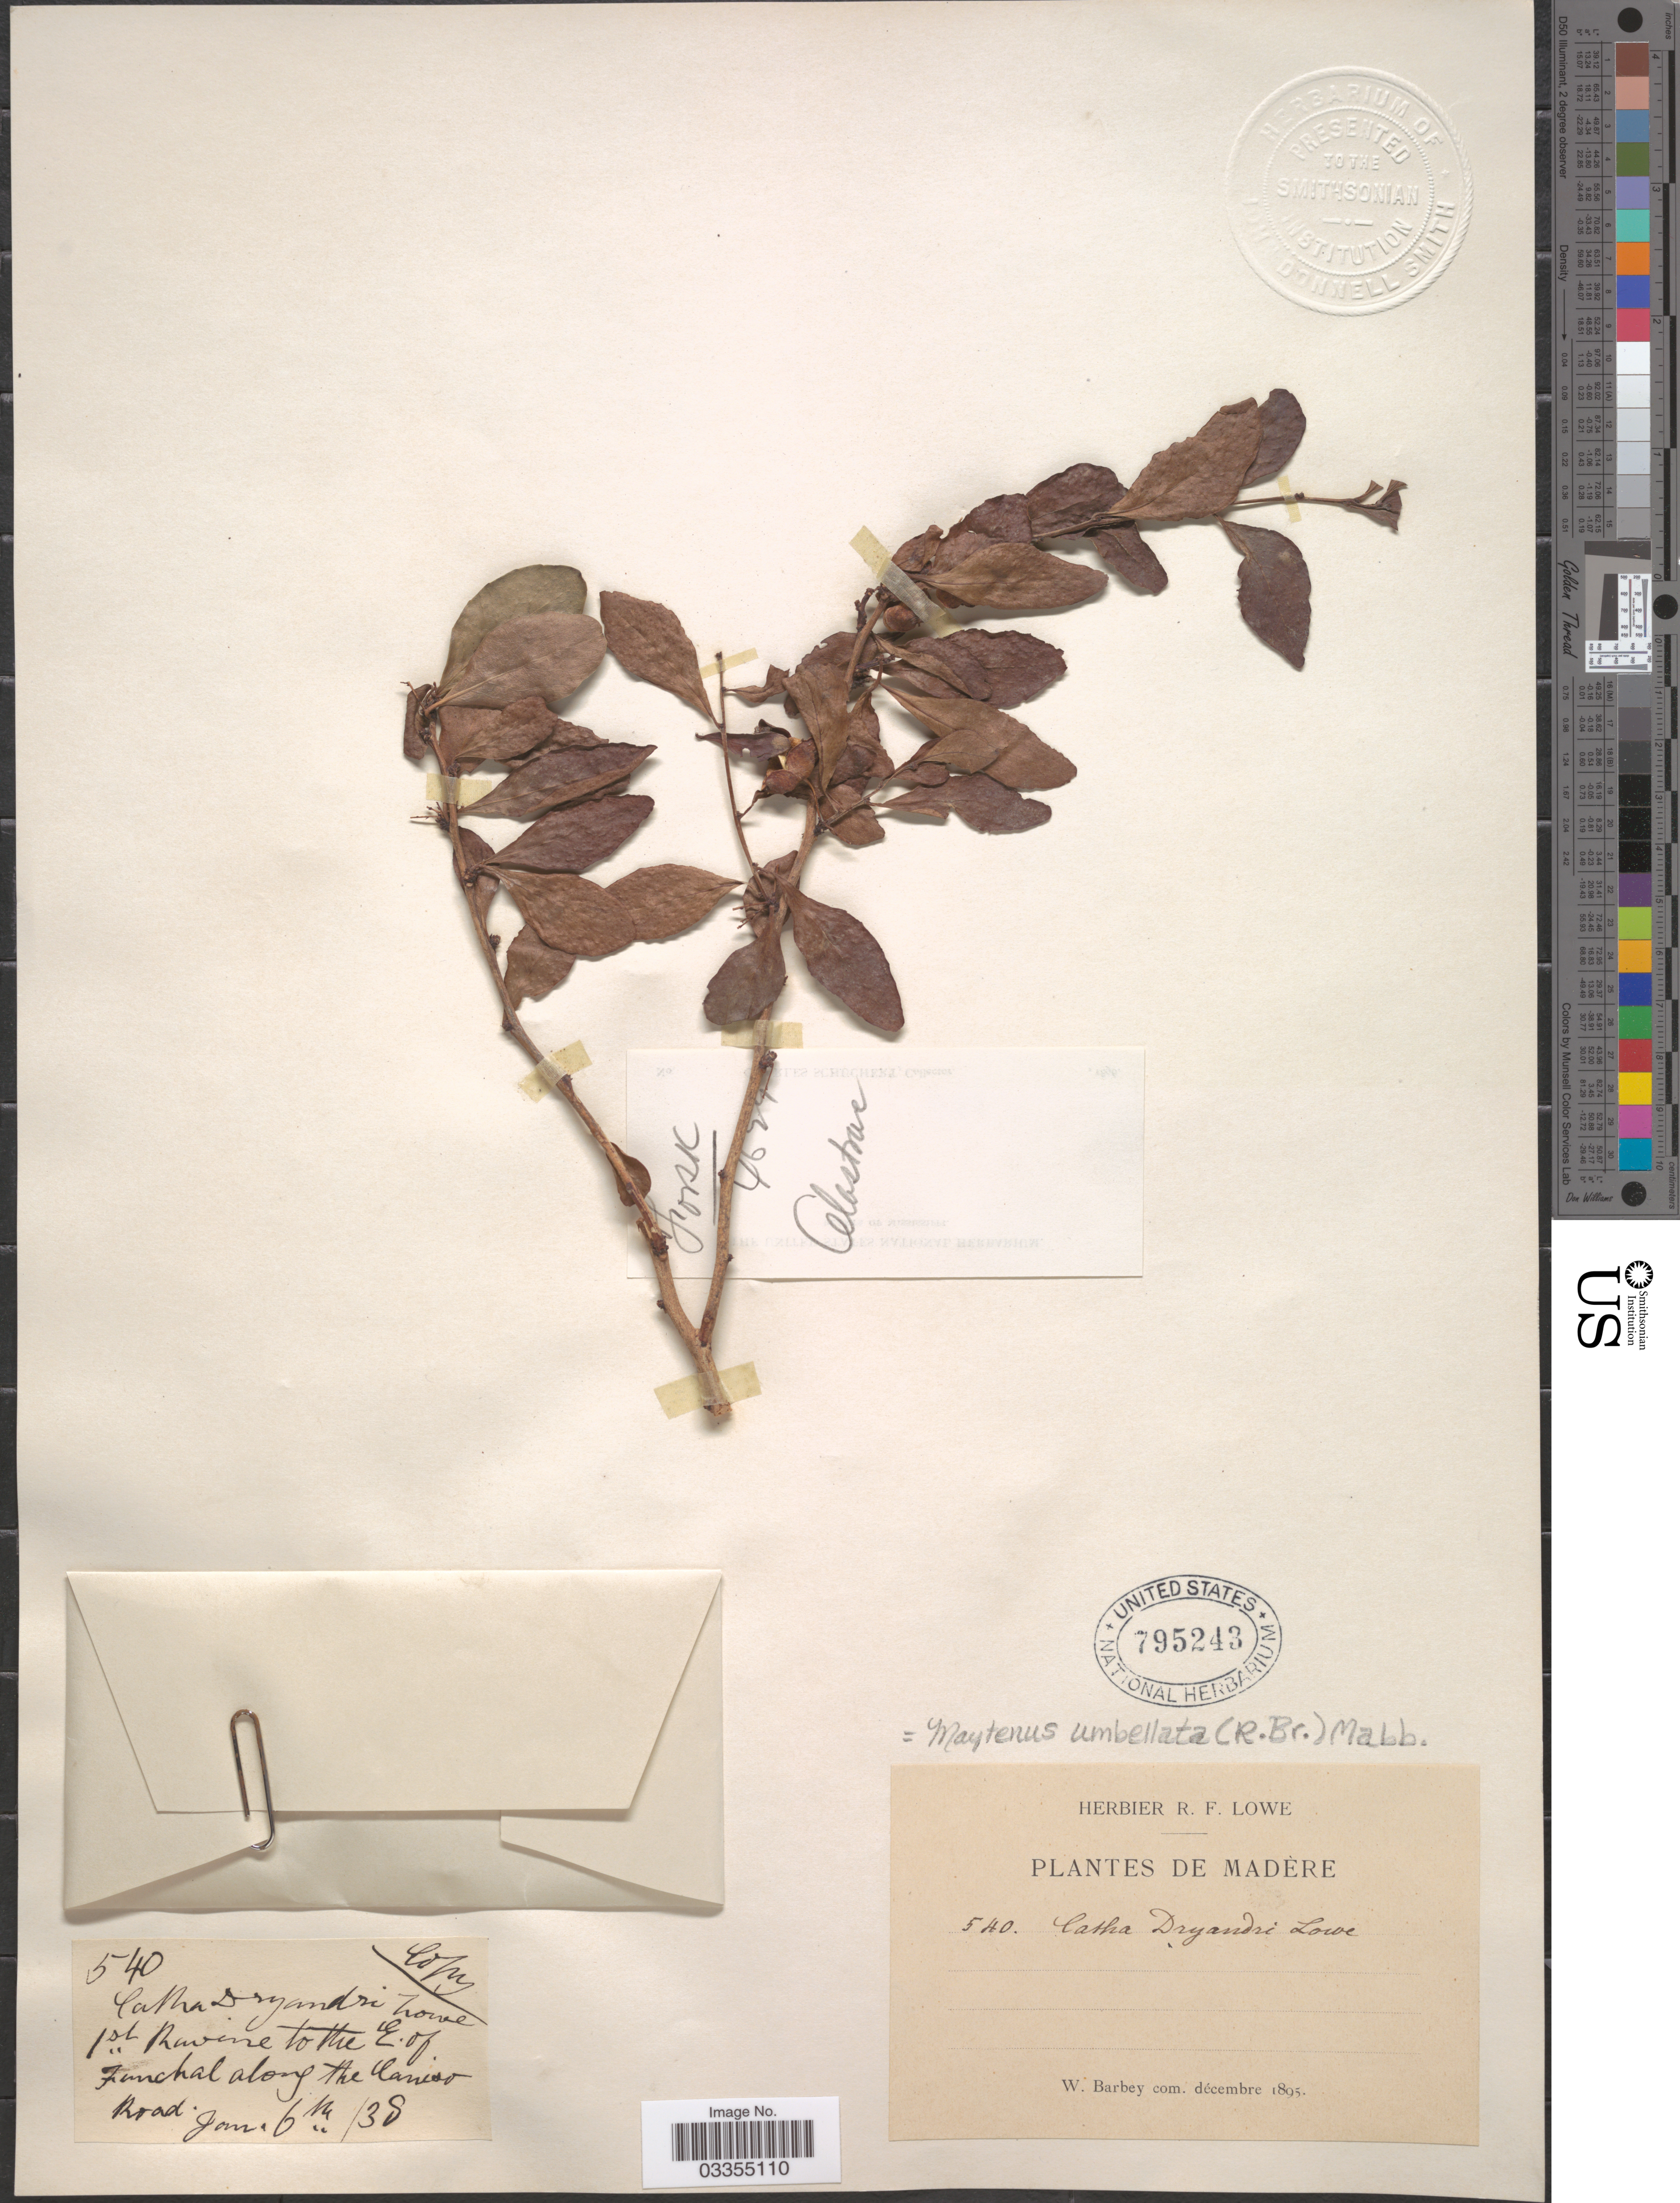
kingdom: Plantae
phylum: Tracheophyta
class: Magnoliopsida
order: Celastrales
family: Celastraceae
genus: Maytenus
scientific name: Maytenus umbellata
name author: (R. Br.) Mabb.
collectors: ex herb. R. F. Lowe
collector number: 540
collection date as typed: Transcribed d/m/y: 6/1/38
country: Portugal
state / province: Madeira (Aut. Reg.)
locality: Madère. Funchal along the Camiao [interpreted] Road.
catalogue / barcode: US 795243